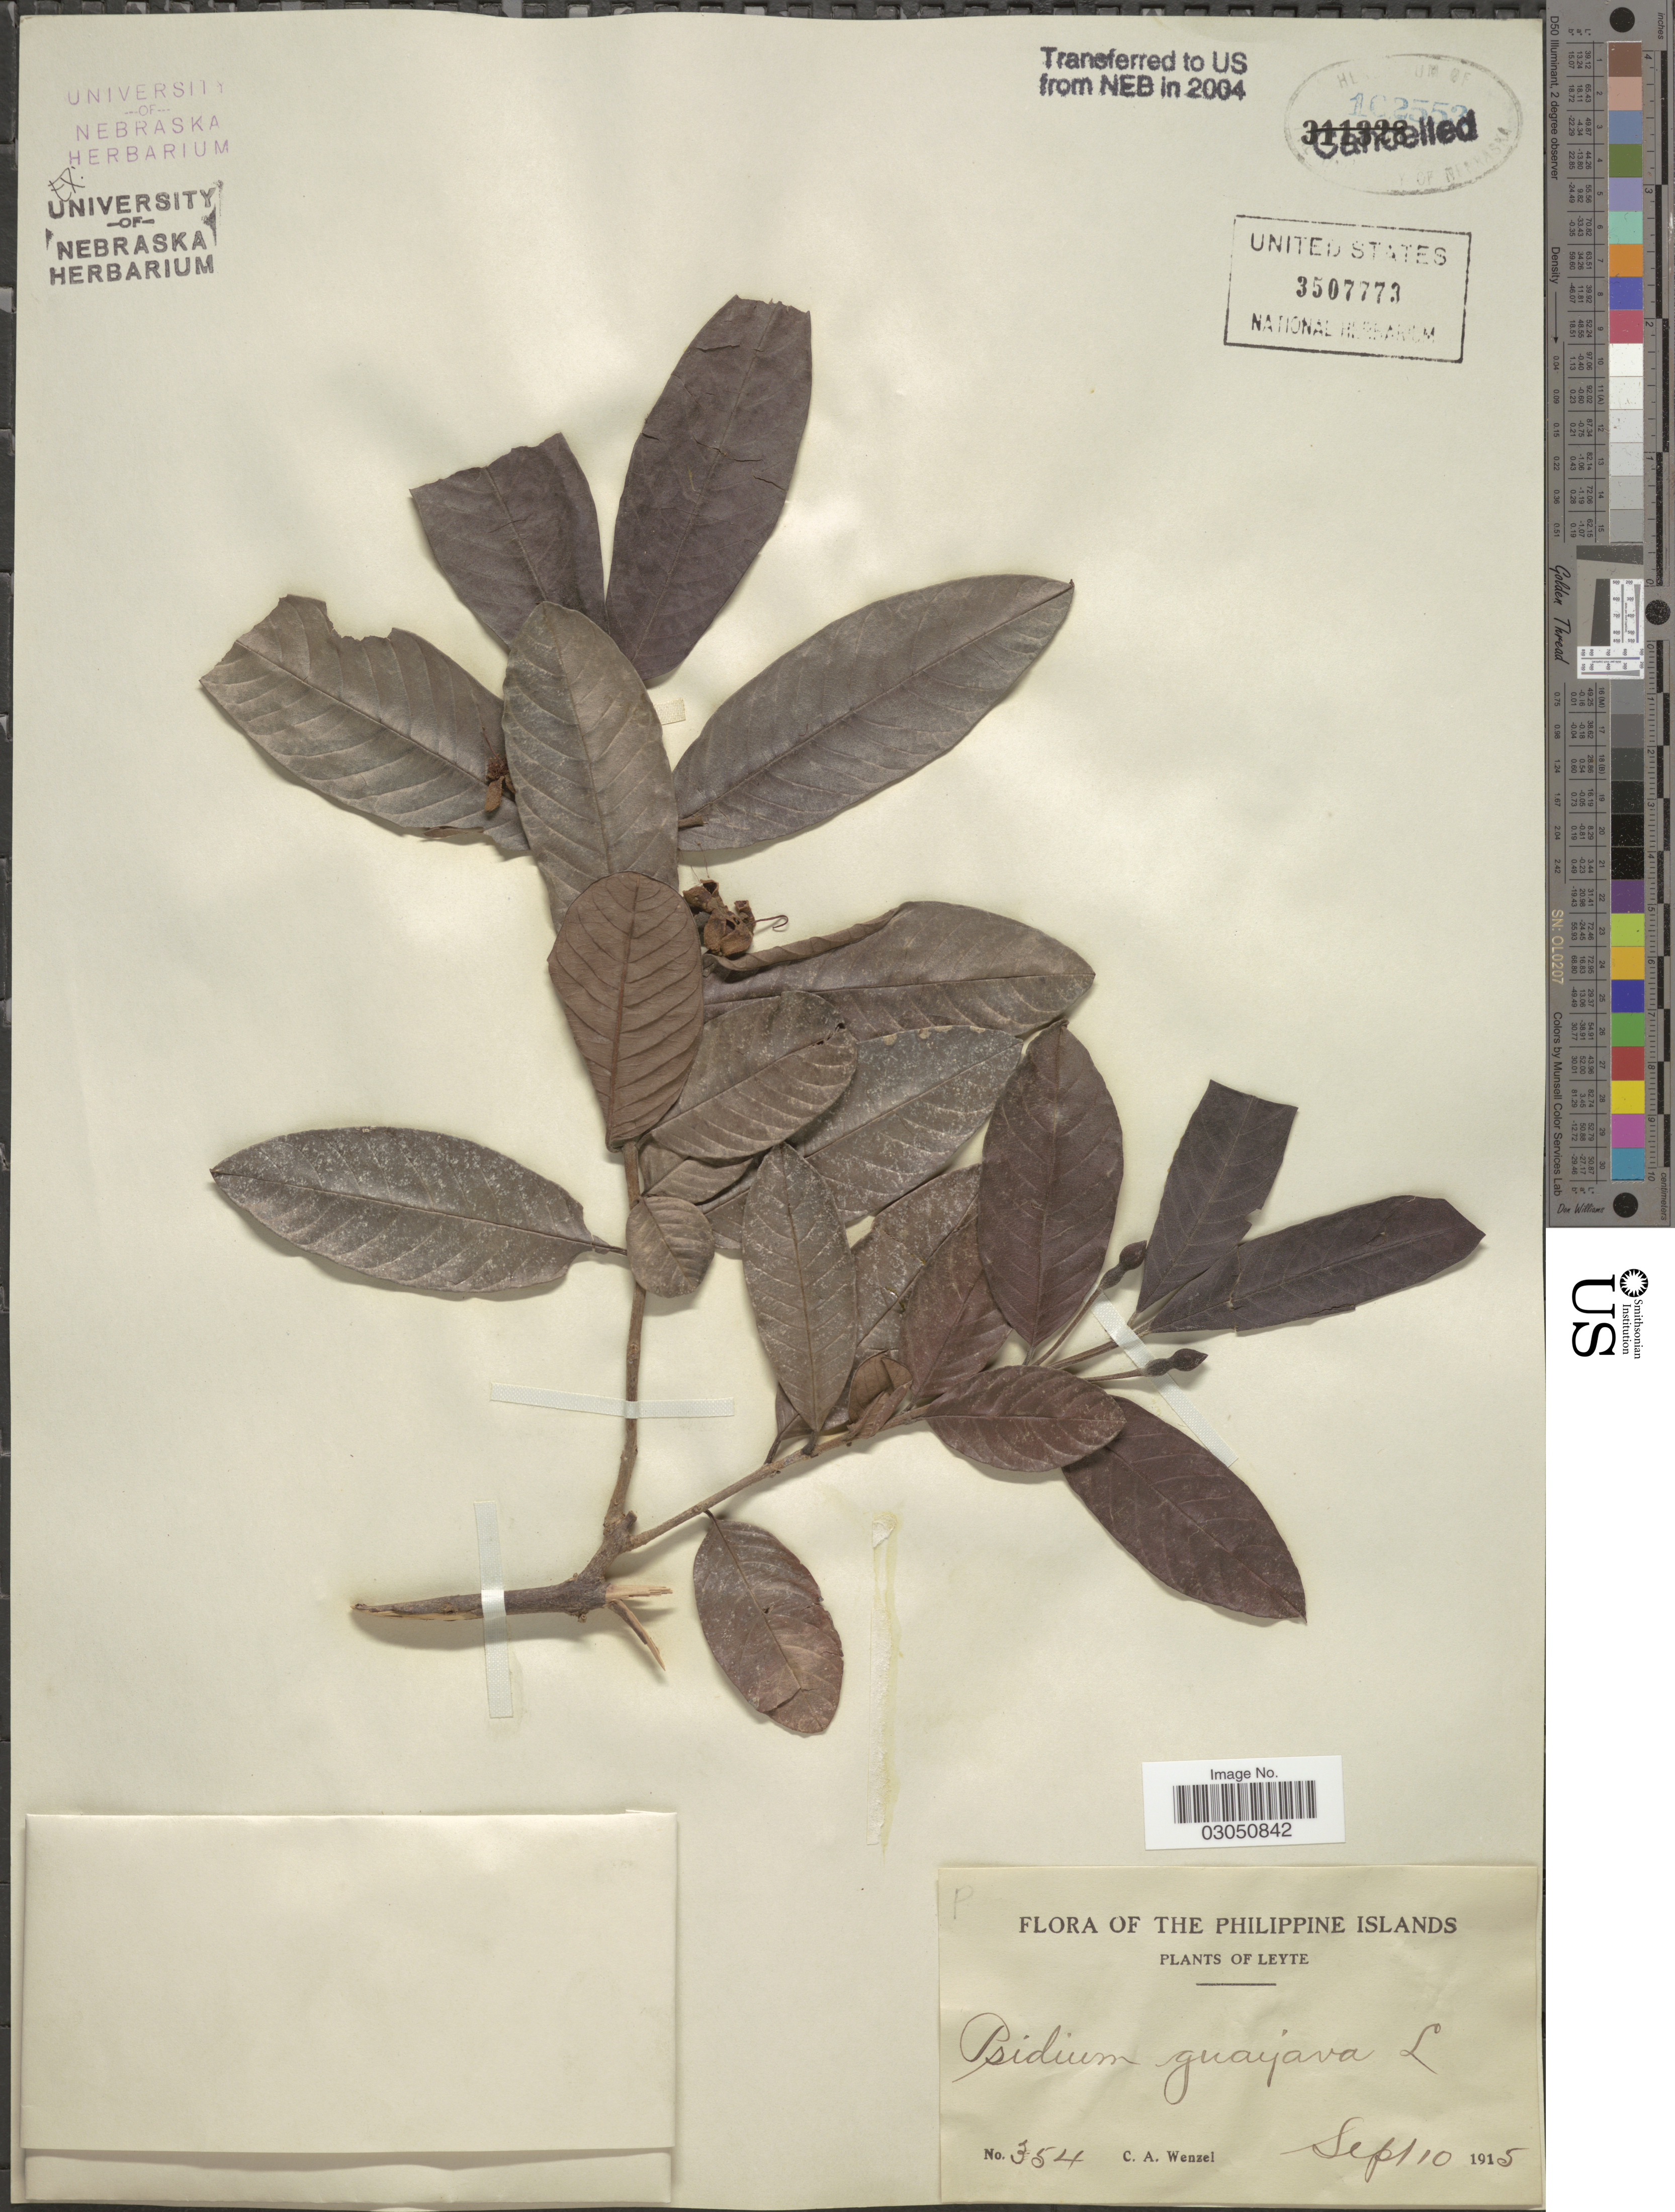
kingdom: Plantae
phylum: Tracheophyta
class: Magnoliopsida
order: Myrtales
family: Myrtaceae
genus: Psidium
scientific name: Psidium guajava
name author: L.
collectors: C. Wenzel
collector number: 354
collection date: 1915-09-10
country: Philippines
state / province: Eastern Visayas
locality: Philippine Islands. Leyte.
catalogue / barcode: US 3507773